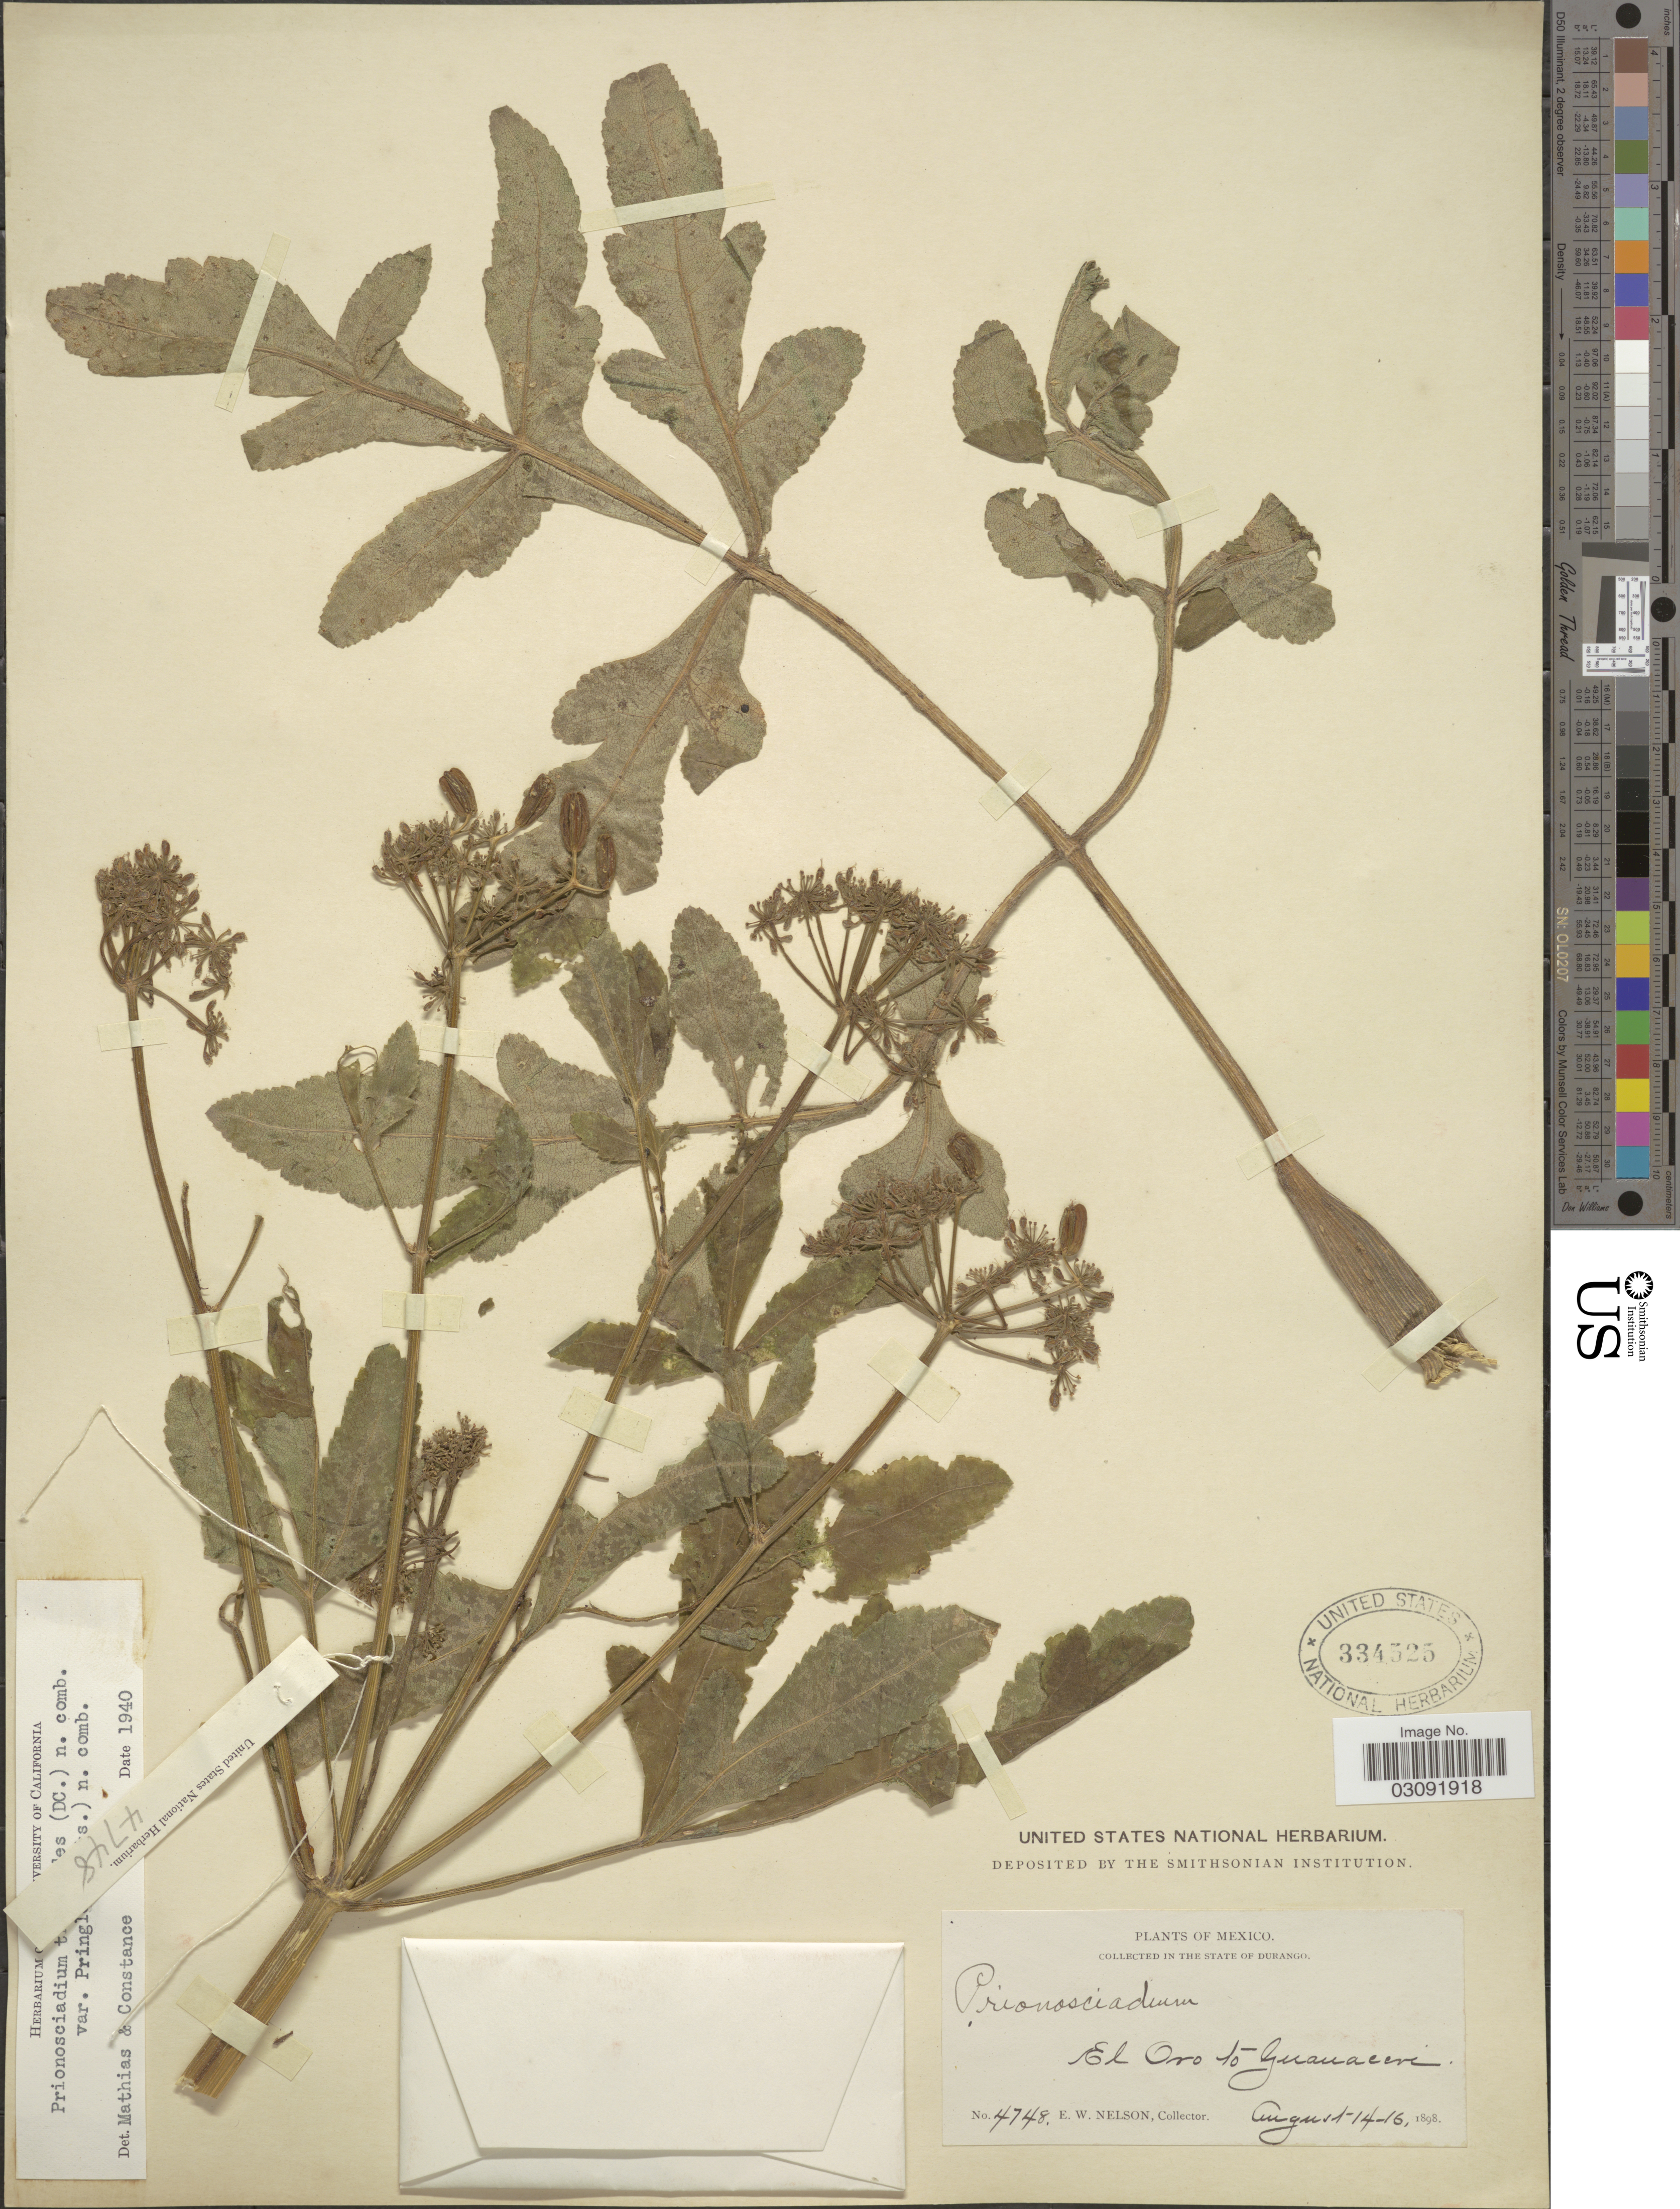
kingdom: Plantae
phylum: Tracheophyta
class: Magnoliopsida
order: Apiales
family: Apiaceae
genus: Prionosciadium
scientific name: Prionosciadium thapsoides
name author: (DC.)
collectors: E. W. Nelson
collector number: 4748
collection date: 1898-08-14/1898-08-16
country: Mexico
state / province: Durango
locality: El Oro to Guanacevi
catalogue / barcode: US 334525